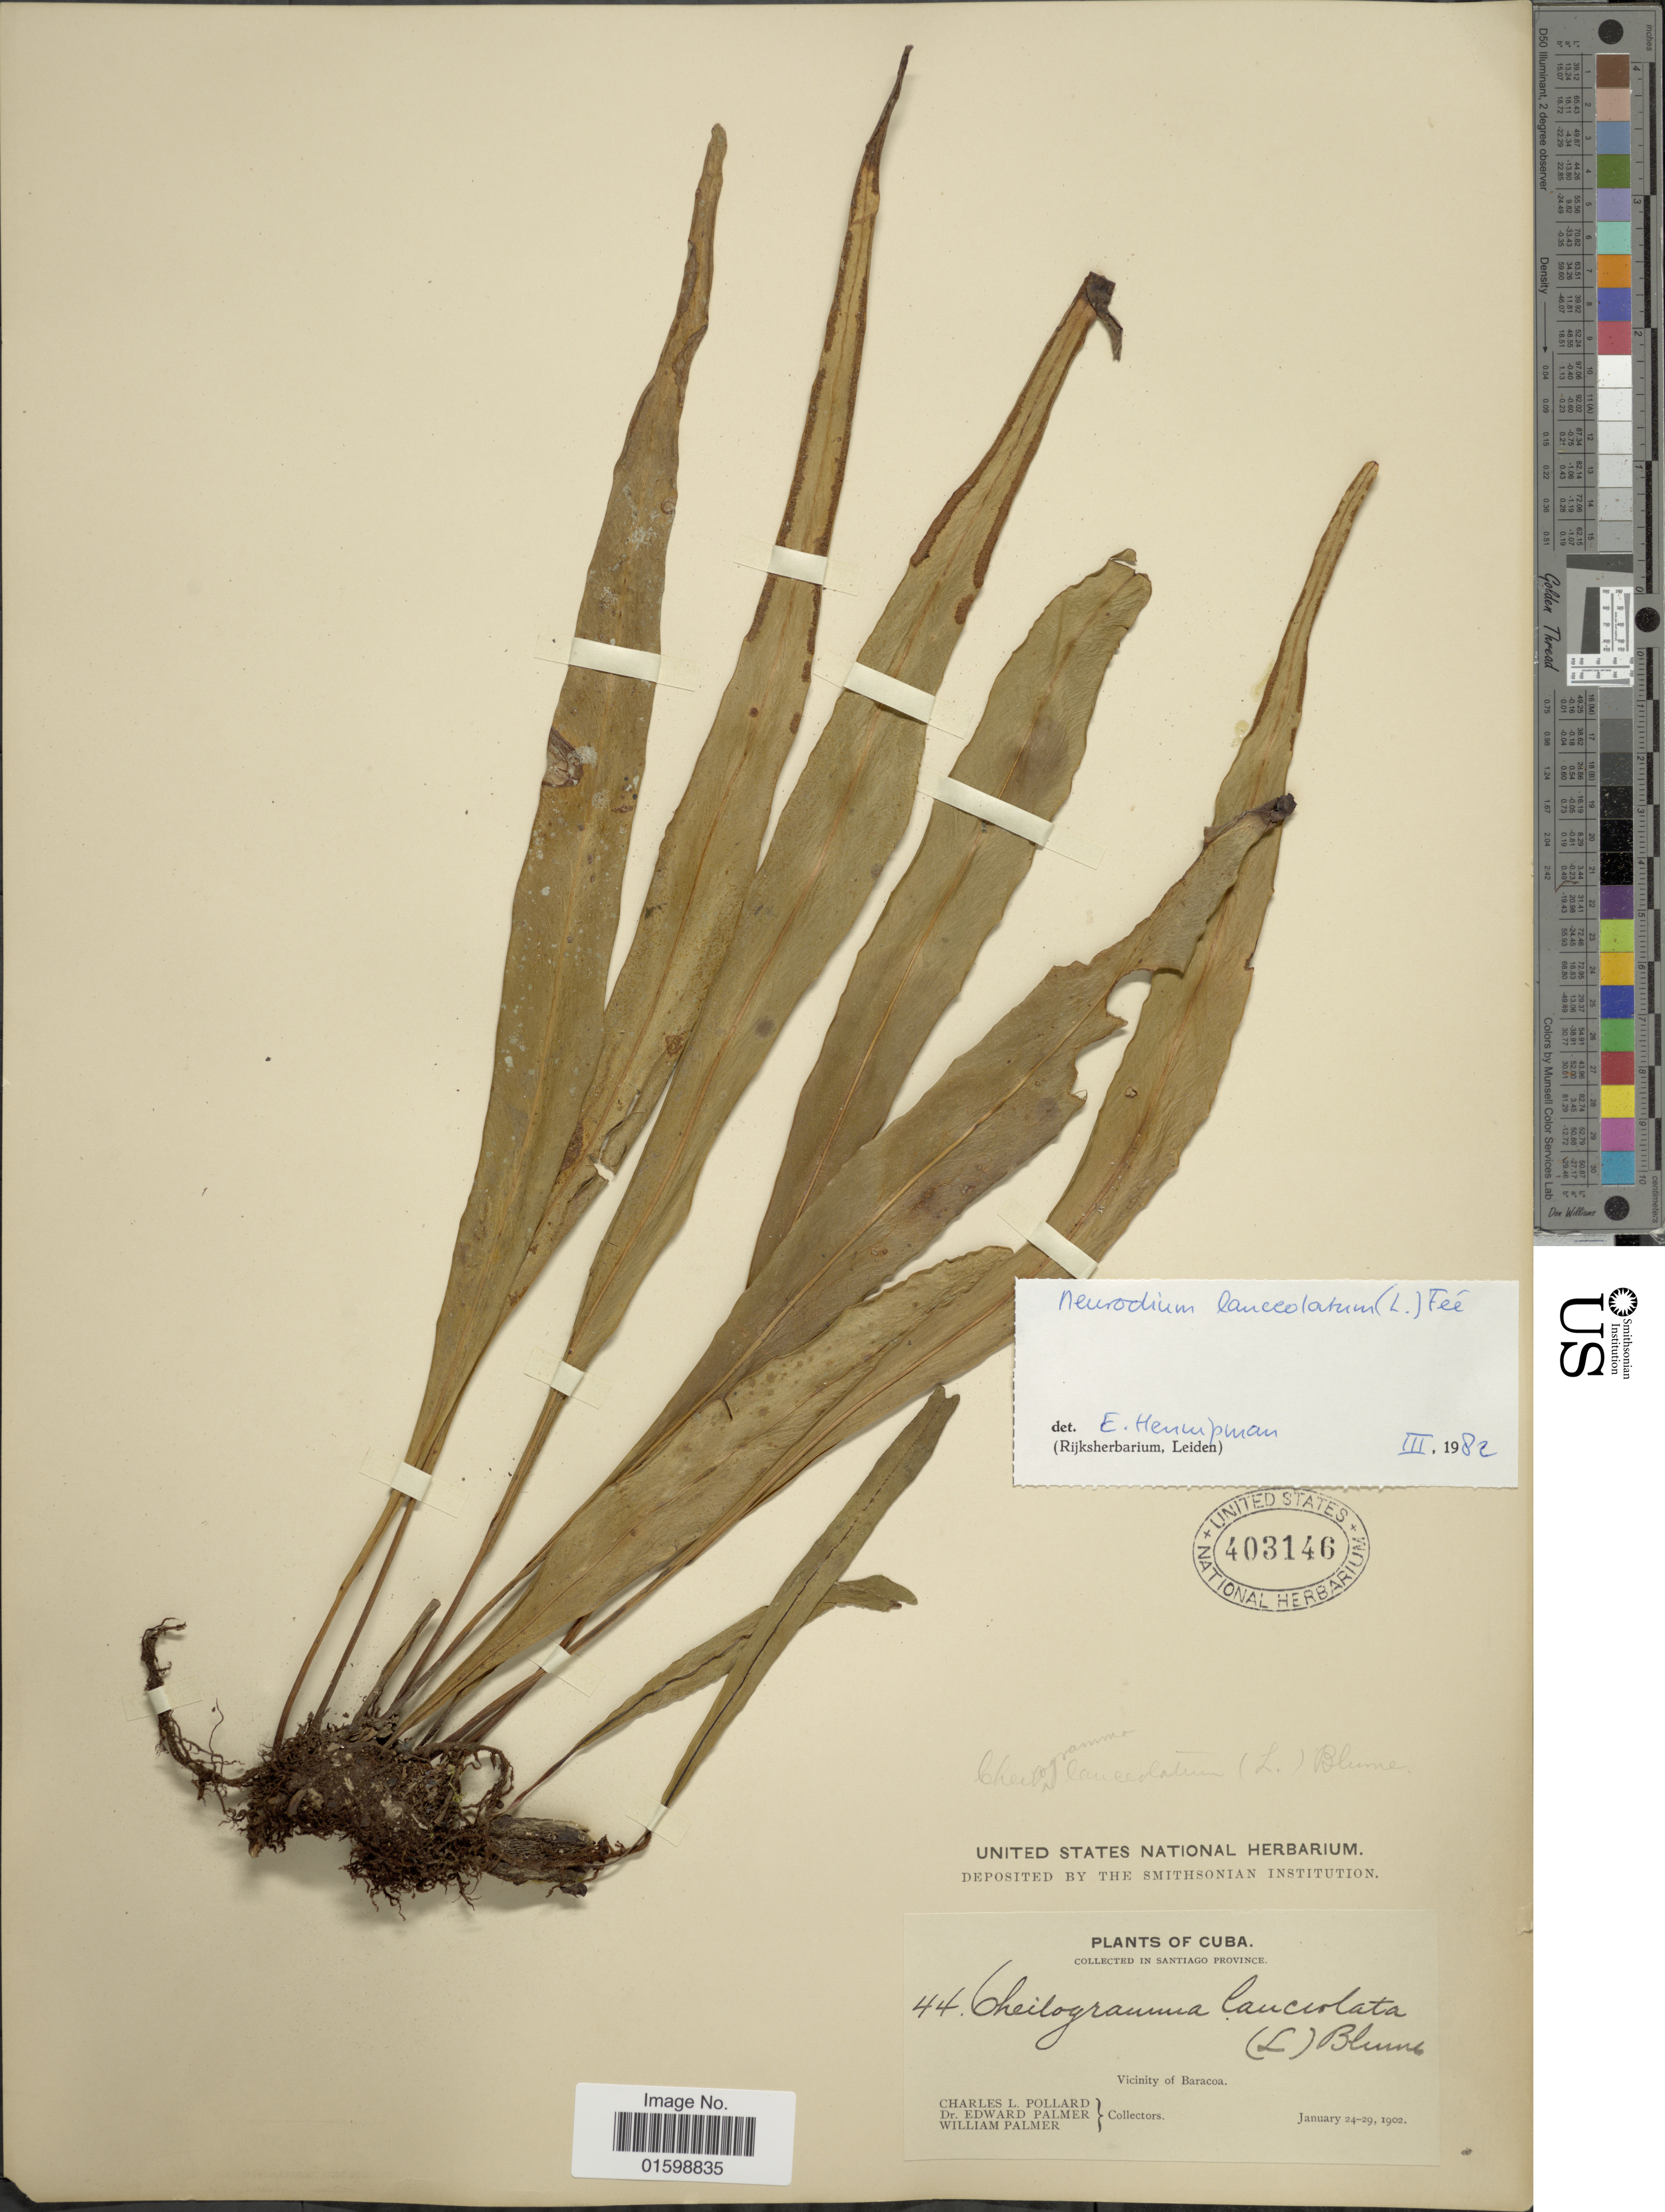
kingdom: Plantae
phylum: Tracheophyta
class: Polypodiopsida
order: Polypodiales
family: Polypodiaceae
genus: Pleopeltis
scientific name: Pleopeltis marginata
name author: A.R. Sm. & Tejero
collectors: C. L. Pollard, E. Palmer & W. Palmer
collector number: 44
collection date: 1902-01-24/1902-01-29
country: Cuba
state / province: Santiago de Cuba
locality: Santiago Province, vicinity of Baracoa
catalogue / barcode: US 403146